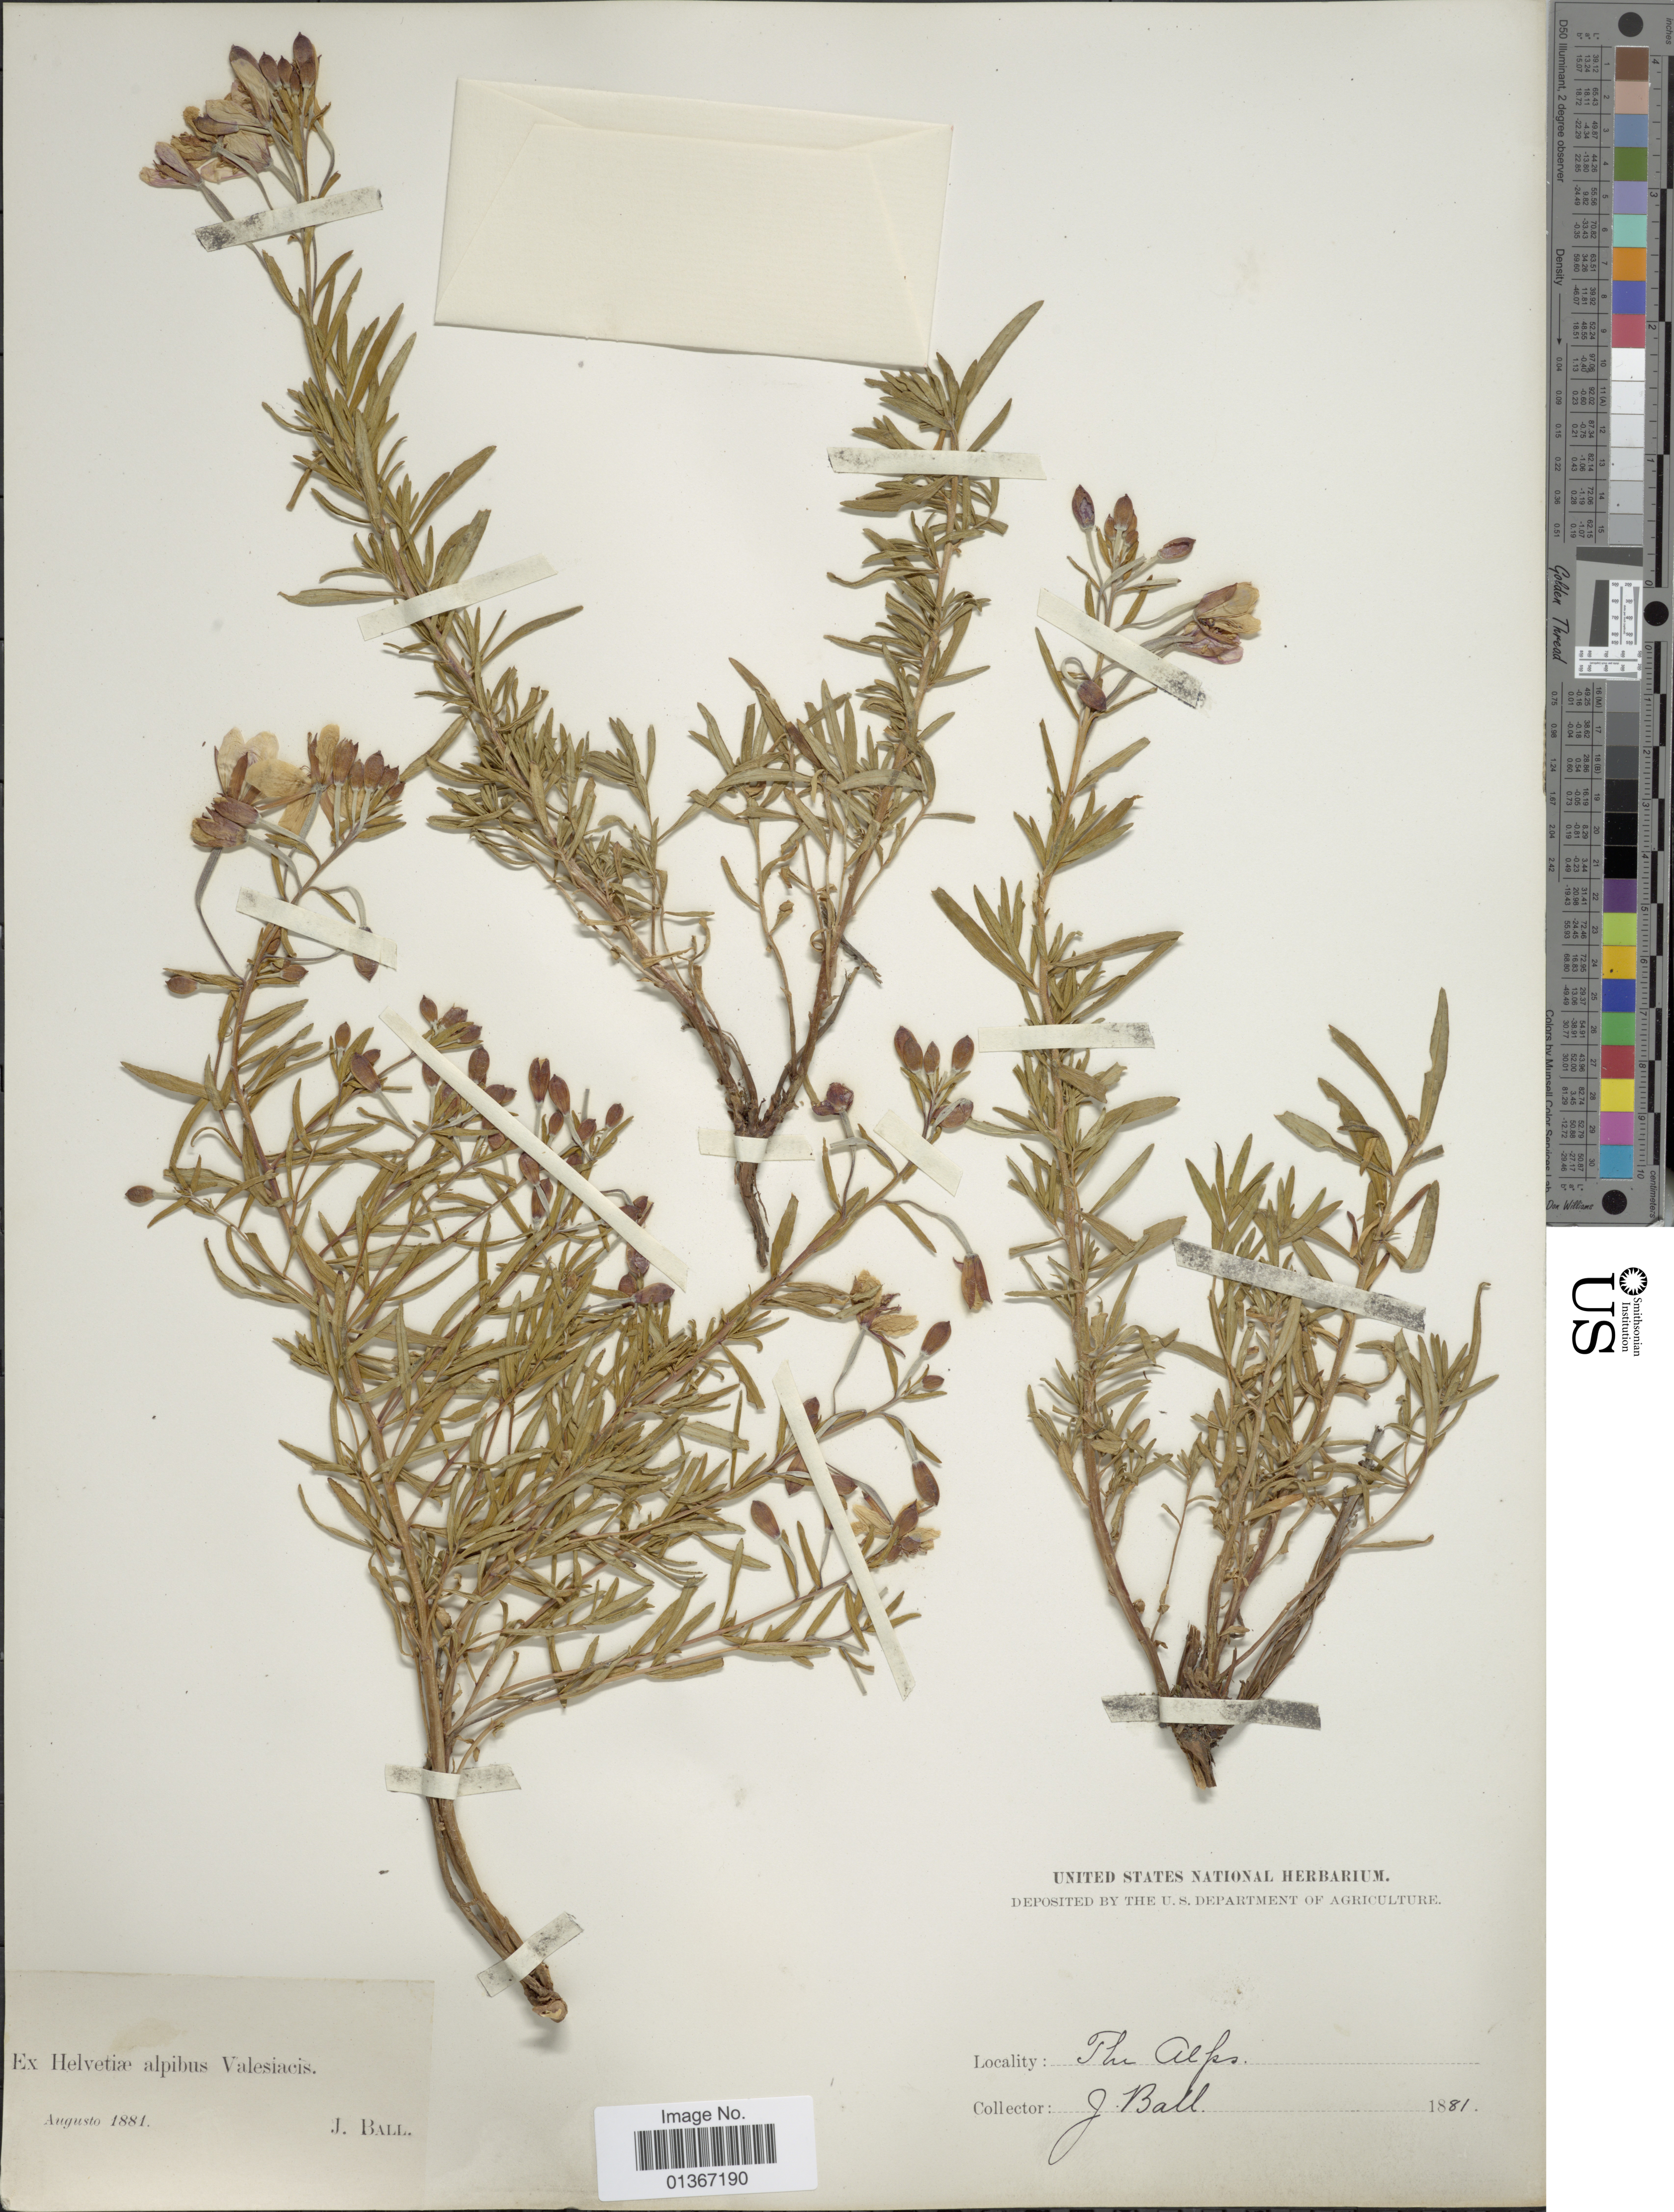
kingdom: Plantae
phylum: Tracheophyta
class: Magnoliopsida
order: Myrtales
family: Onagraceae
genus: Epilobium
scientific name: Epilobium sp.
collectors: J. Ball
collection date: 1881-08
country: Switzerland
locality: Ex Helvetiæ alpibus Valsiacis. The Alps.